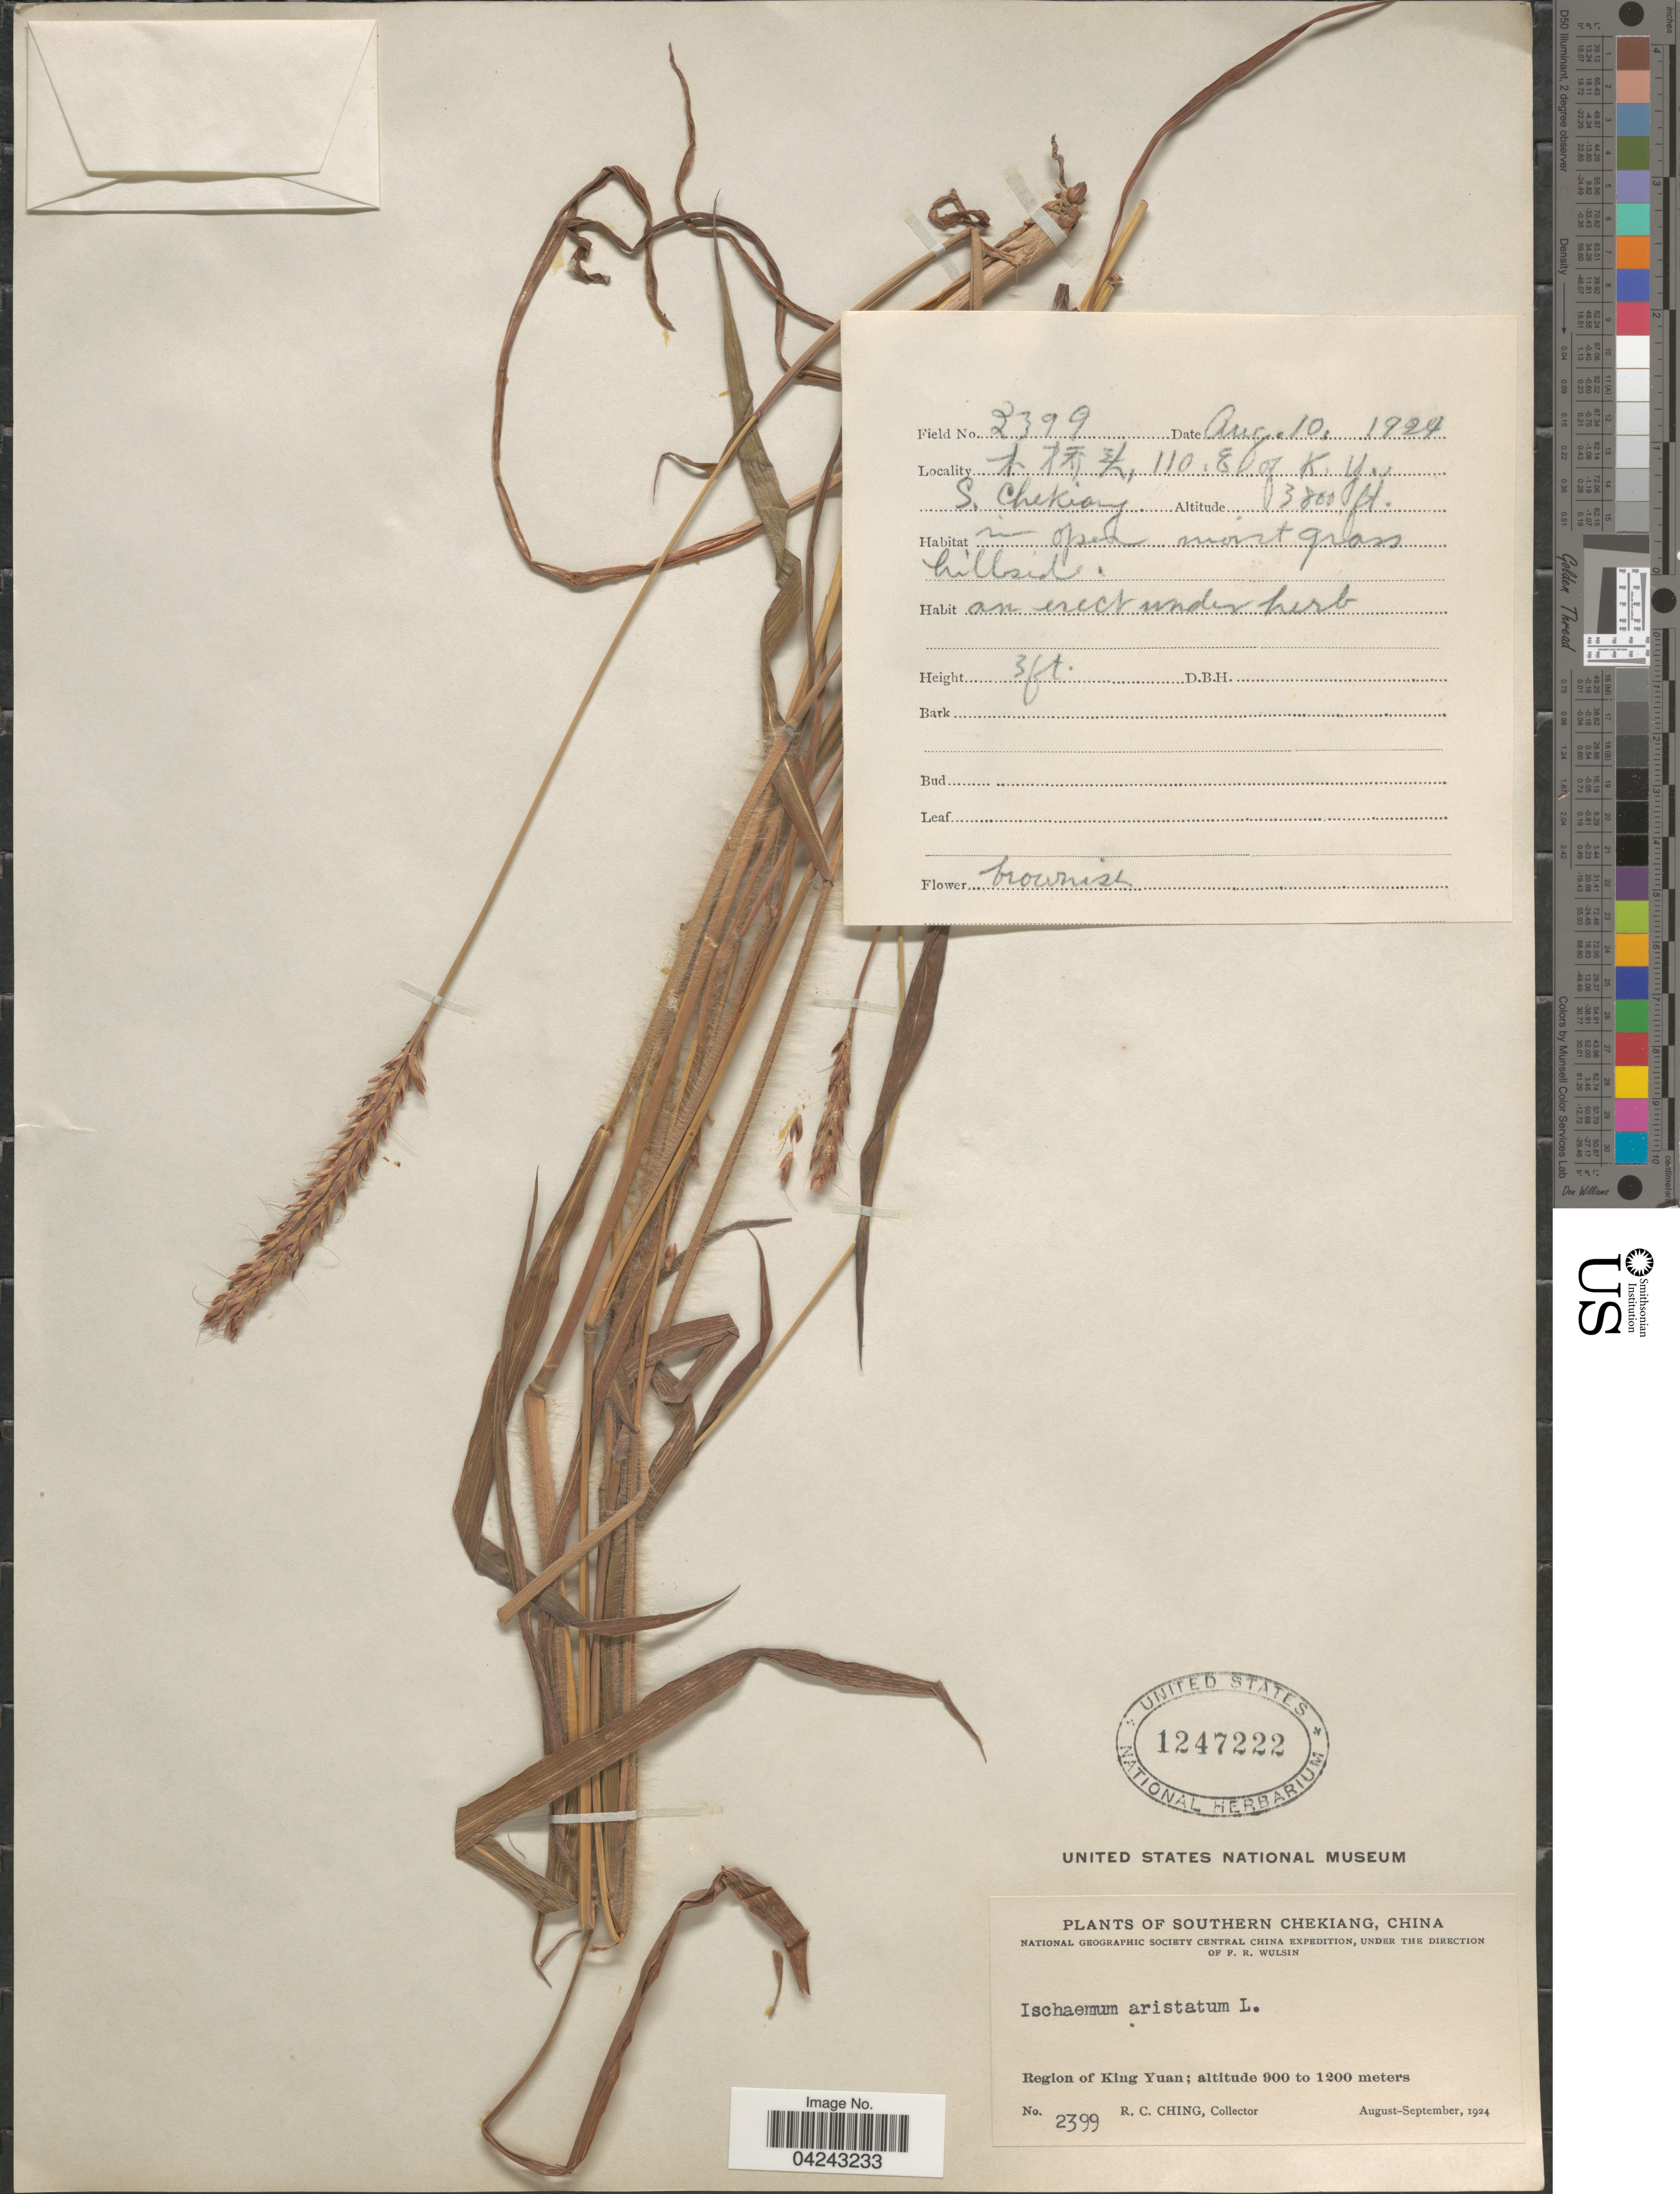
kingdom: Plantae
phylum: Tracheophyta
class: Liliopsida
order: Poales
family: Poaceae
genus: Ischaemum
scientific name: Ischaemum ciliare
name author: Retz.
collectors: R. C. Ching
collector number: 2399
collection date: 1924-08-10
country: China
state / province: Zhejiang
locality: X, 110 E of K.Y. Southern Chekiang. National Geographic Society Central China Expedition. Region of King Yuan.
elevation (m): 1158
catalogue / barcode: US 1247222